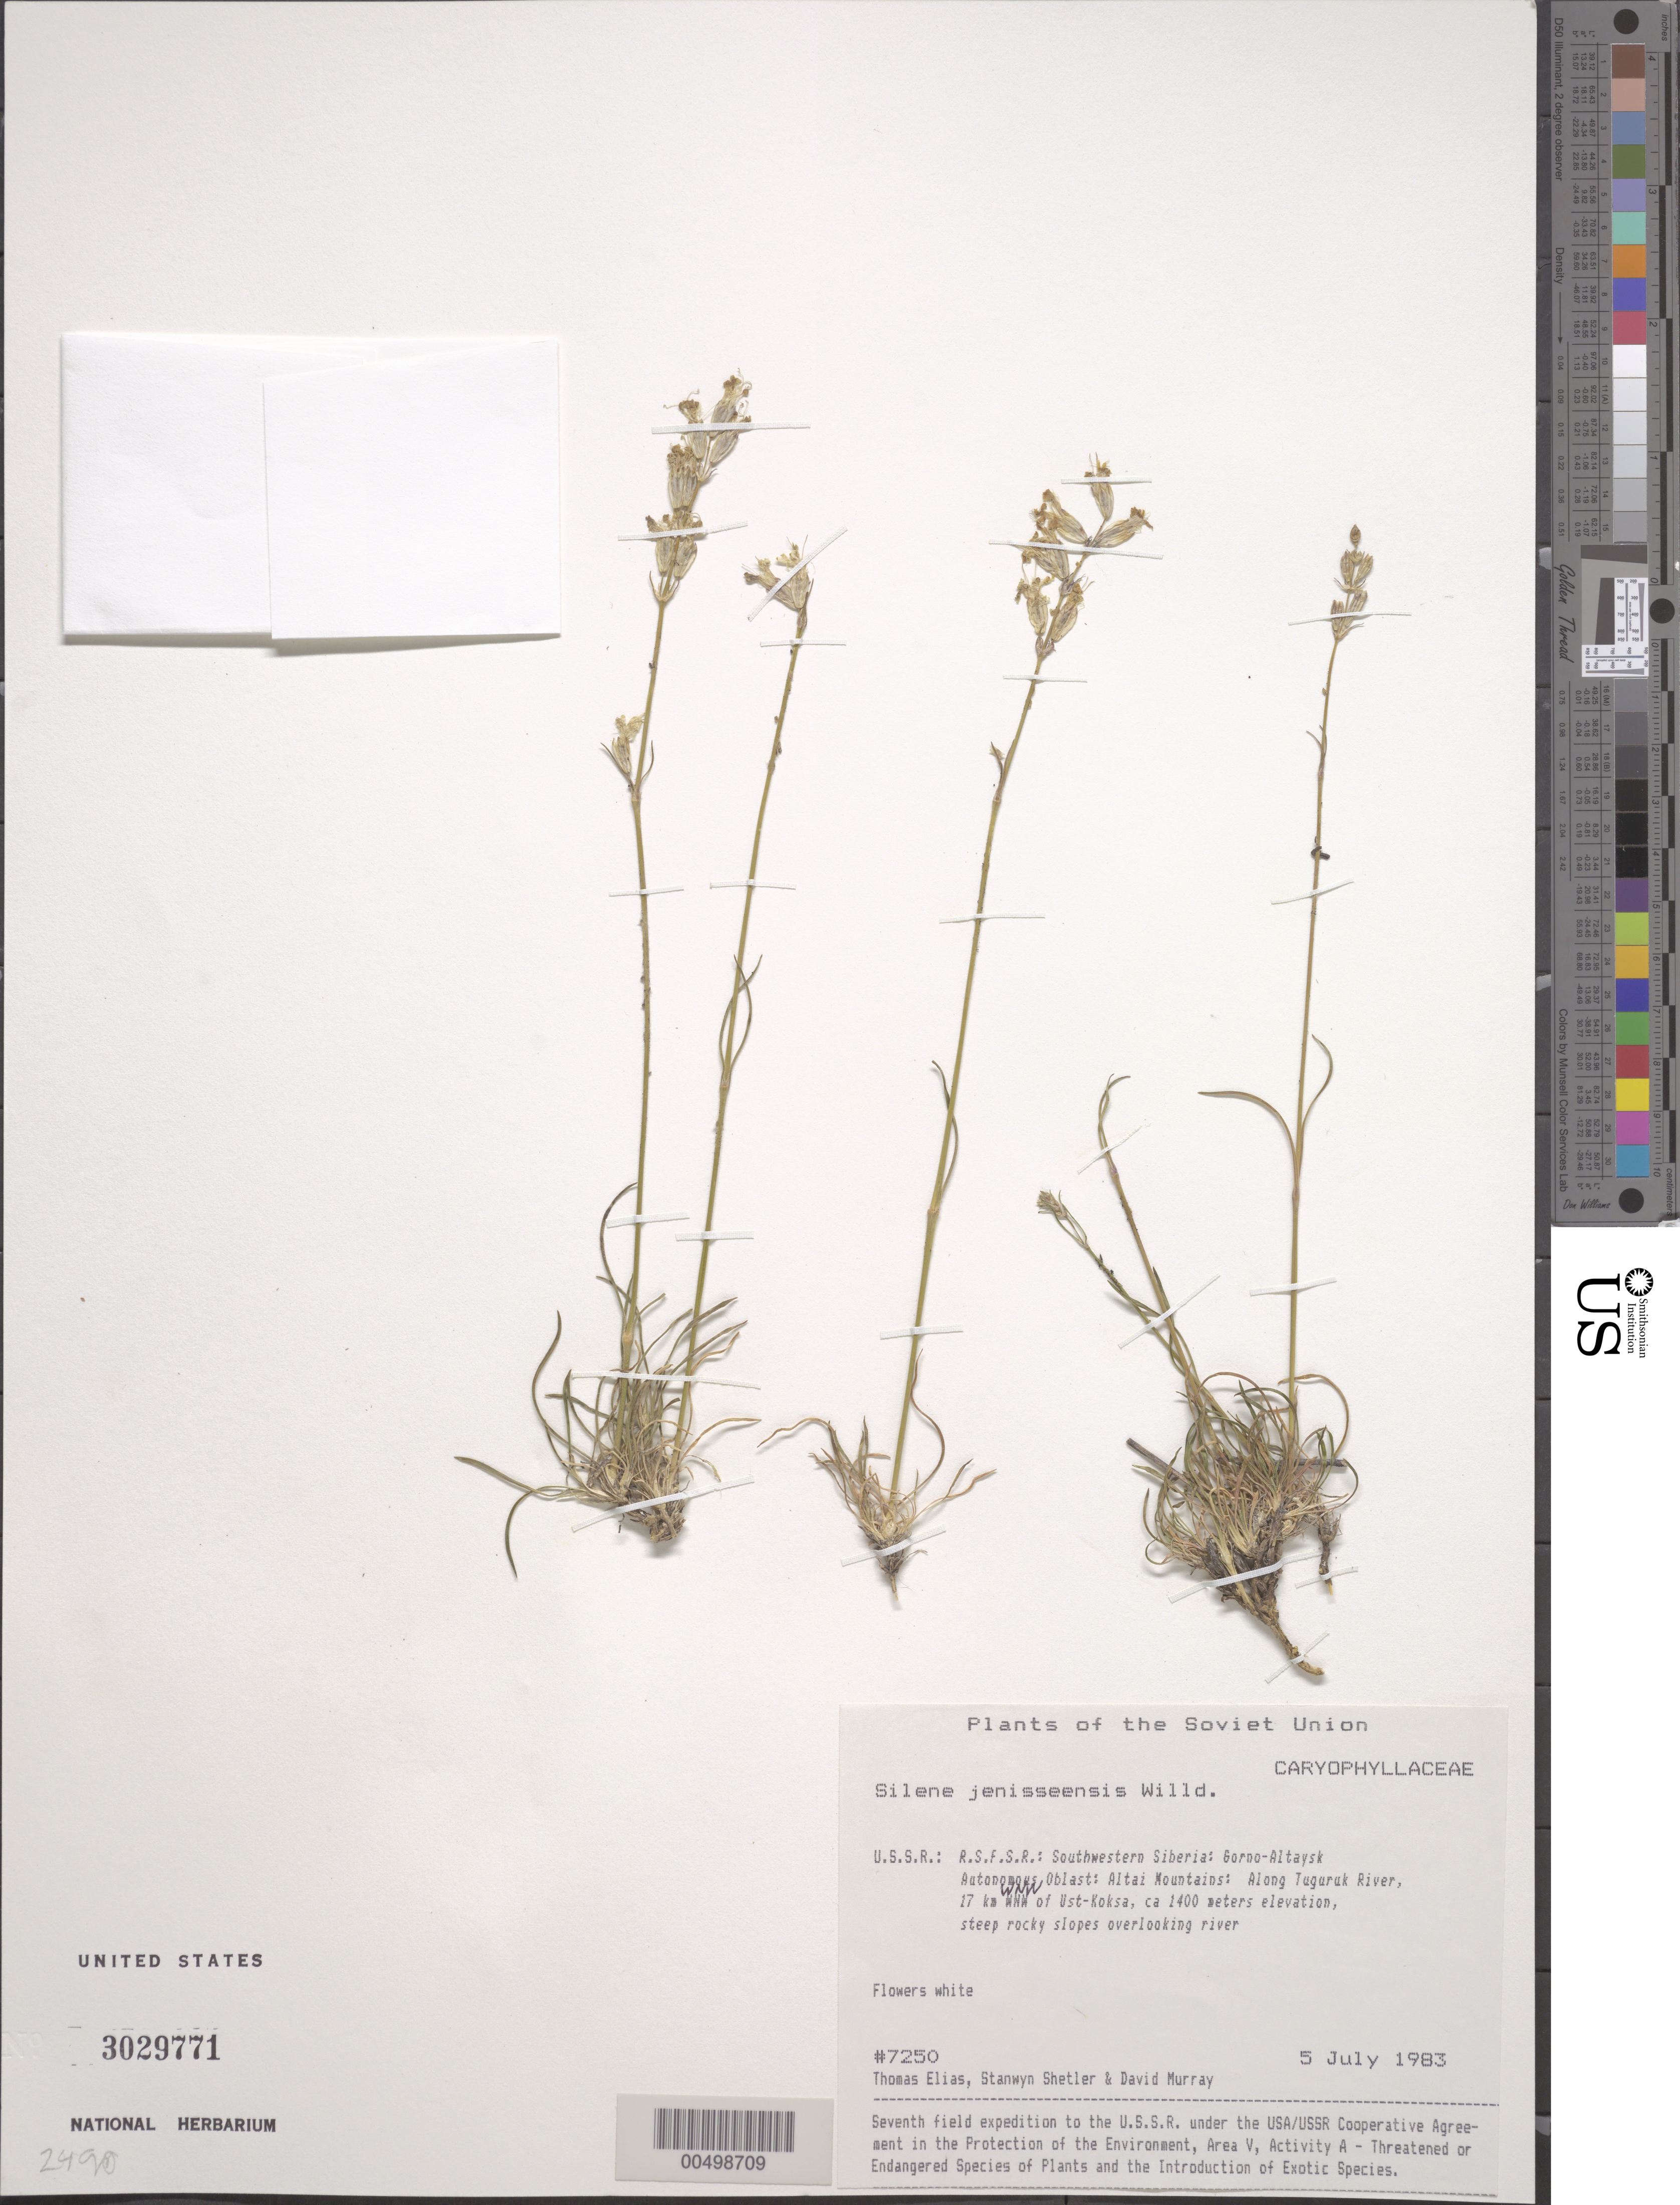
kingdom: Plantae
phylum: Tracheophyta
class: Magnoliopsida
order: Caryophyllales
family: Caryophyllaceae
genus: Silene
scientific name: Silene jenisseensis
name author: Willd.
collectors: T. Elias, S. Shetler & D. F. Murray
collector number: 7250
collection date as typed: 05 Jul 1983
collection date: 1983-07-05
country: Russian Federation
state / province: Altai Republic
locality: Altai Mountains, along Tuguruk River, 17 km WNW of Ust-Koksa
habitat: steep rocky slopes overlooking river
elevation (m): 1400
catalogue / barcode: US 3029771